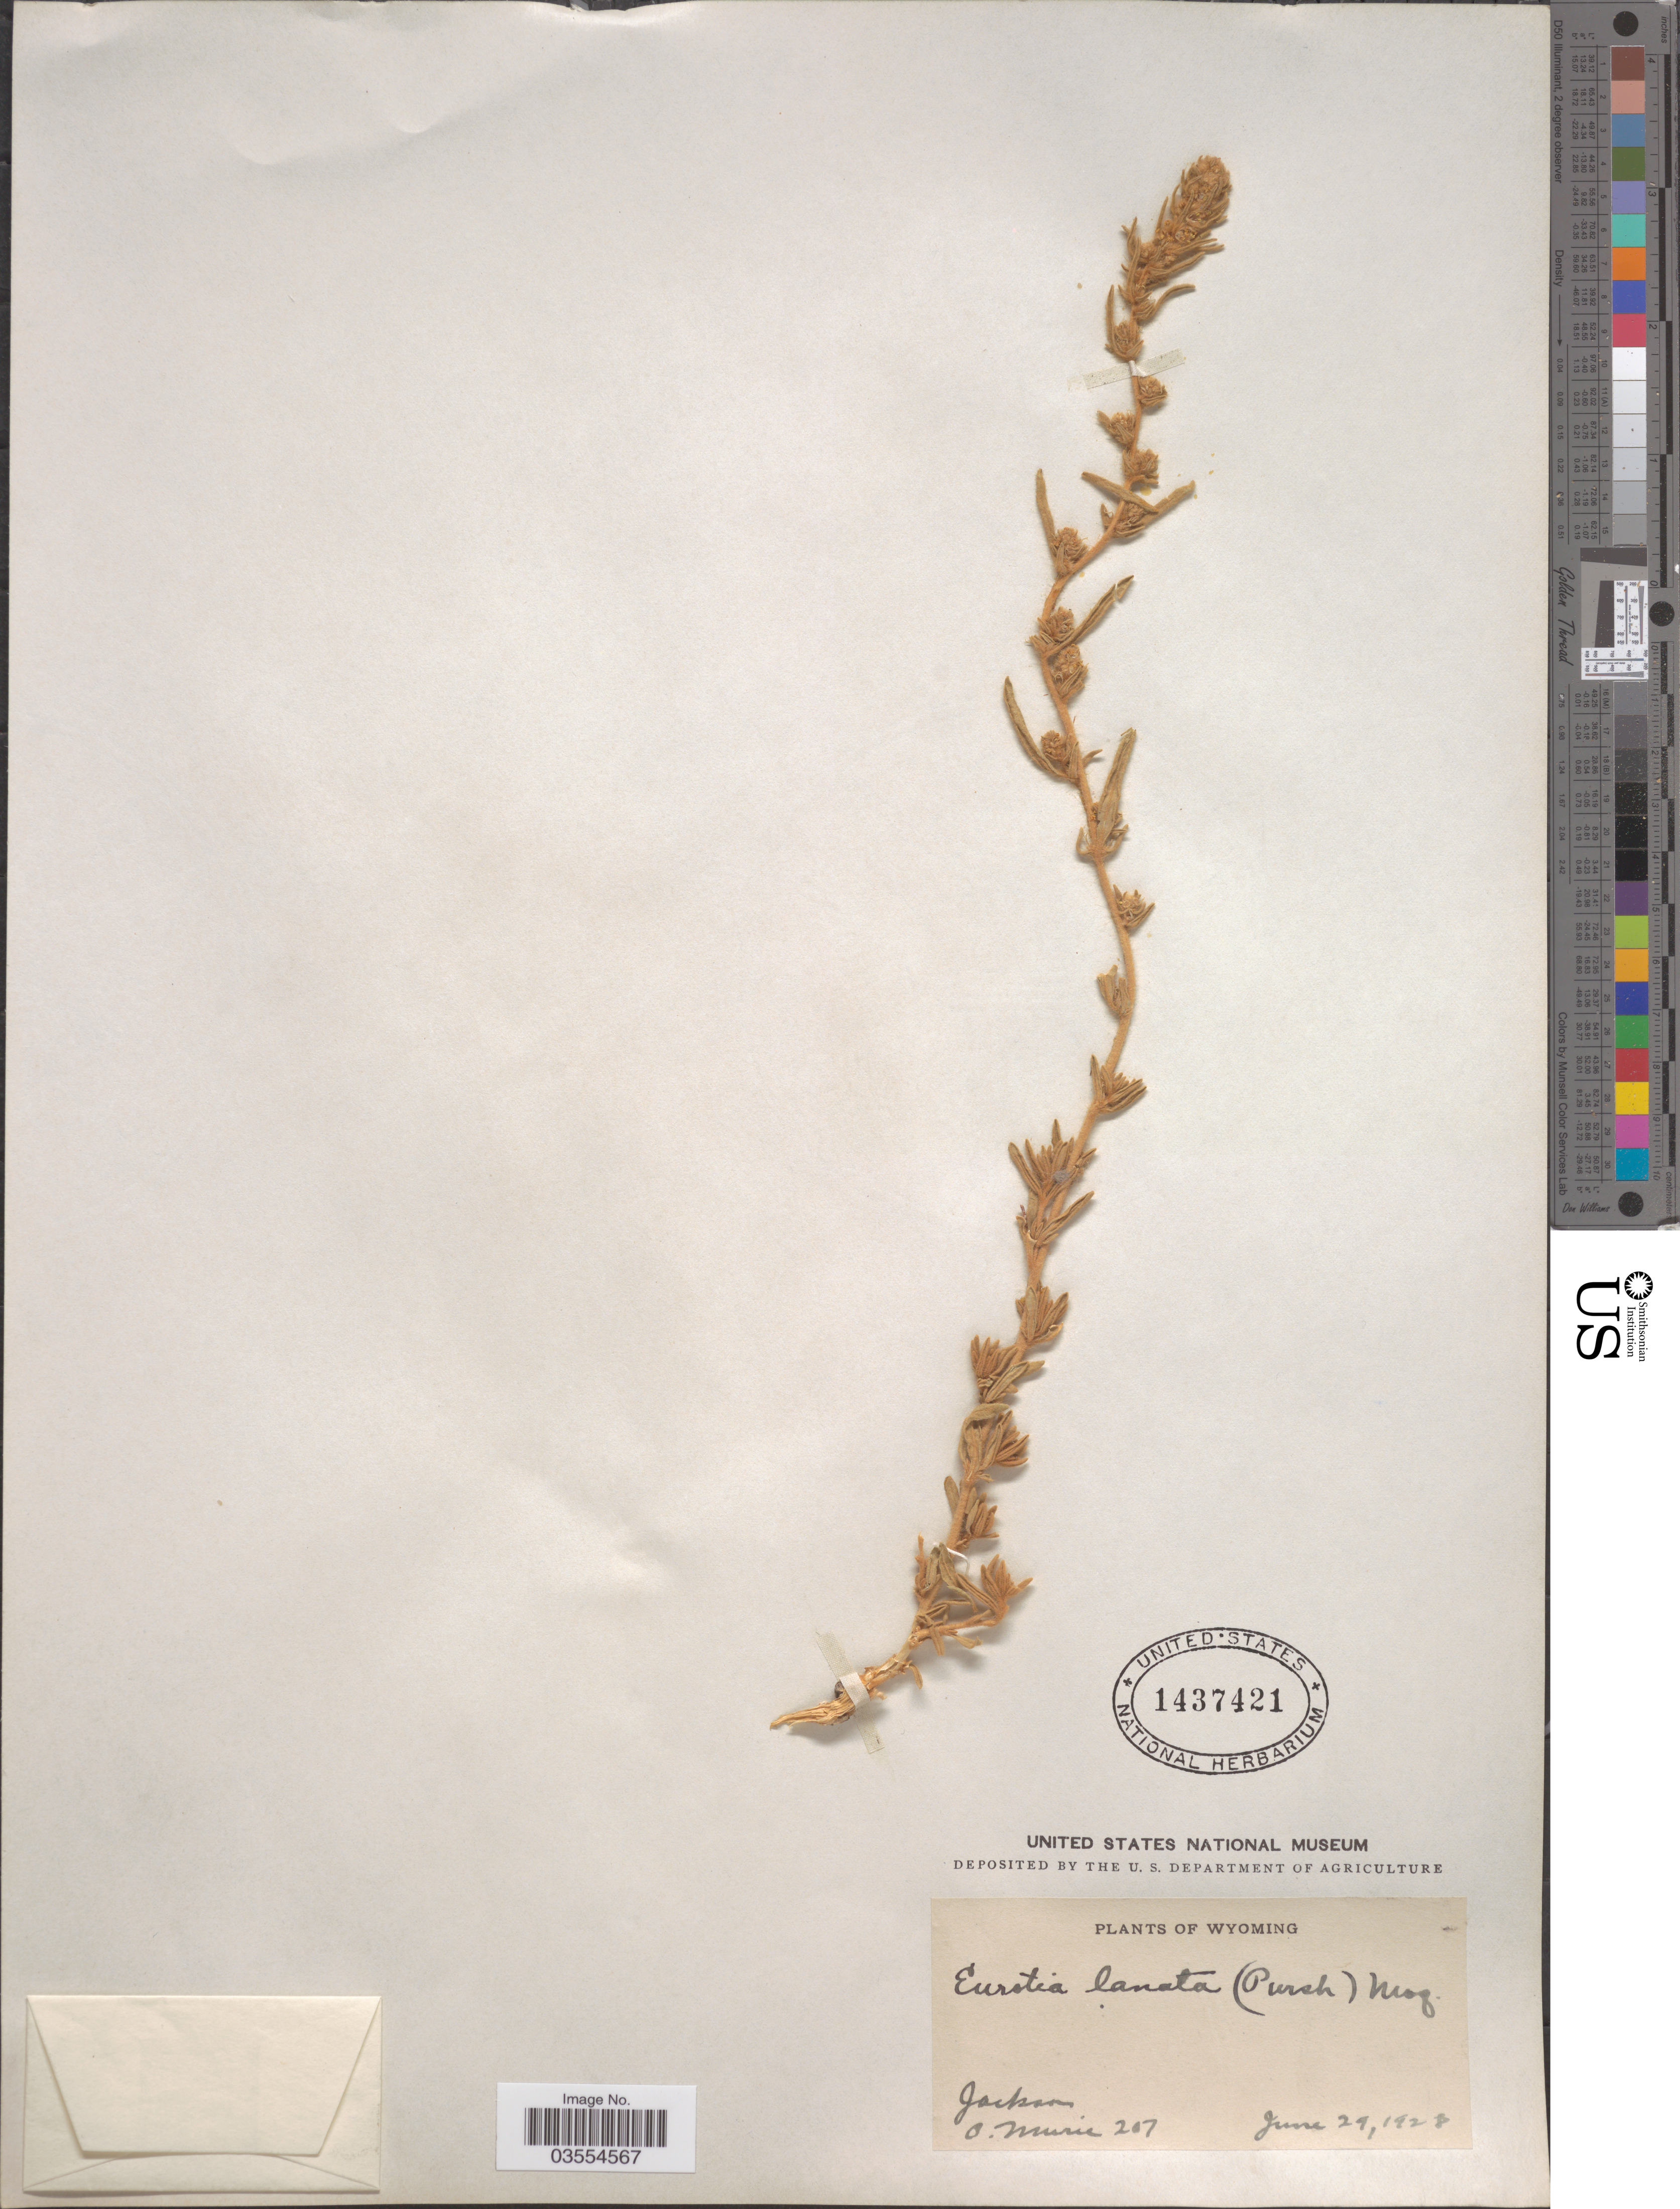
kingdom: Plantae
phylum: Tracheophyta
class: Magnoliopsida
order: Caryophyllales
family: Amaranthaceae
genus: Krascheninnikovia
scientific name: Krascheninnikovia lanata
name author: (Pursh) A. Meeuse & A.Smit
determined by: U.S. National Herbarium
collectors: O. Murie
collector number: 207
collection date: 1928-06-29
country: United States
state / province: Wyoming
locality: Jackson.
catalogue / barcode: US 1437421